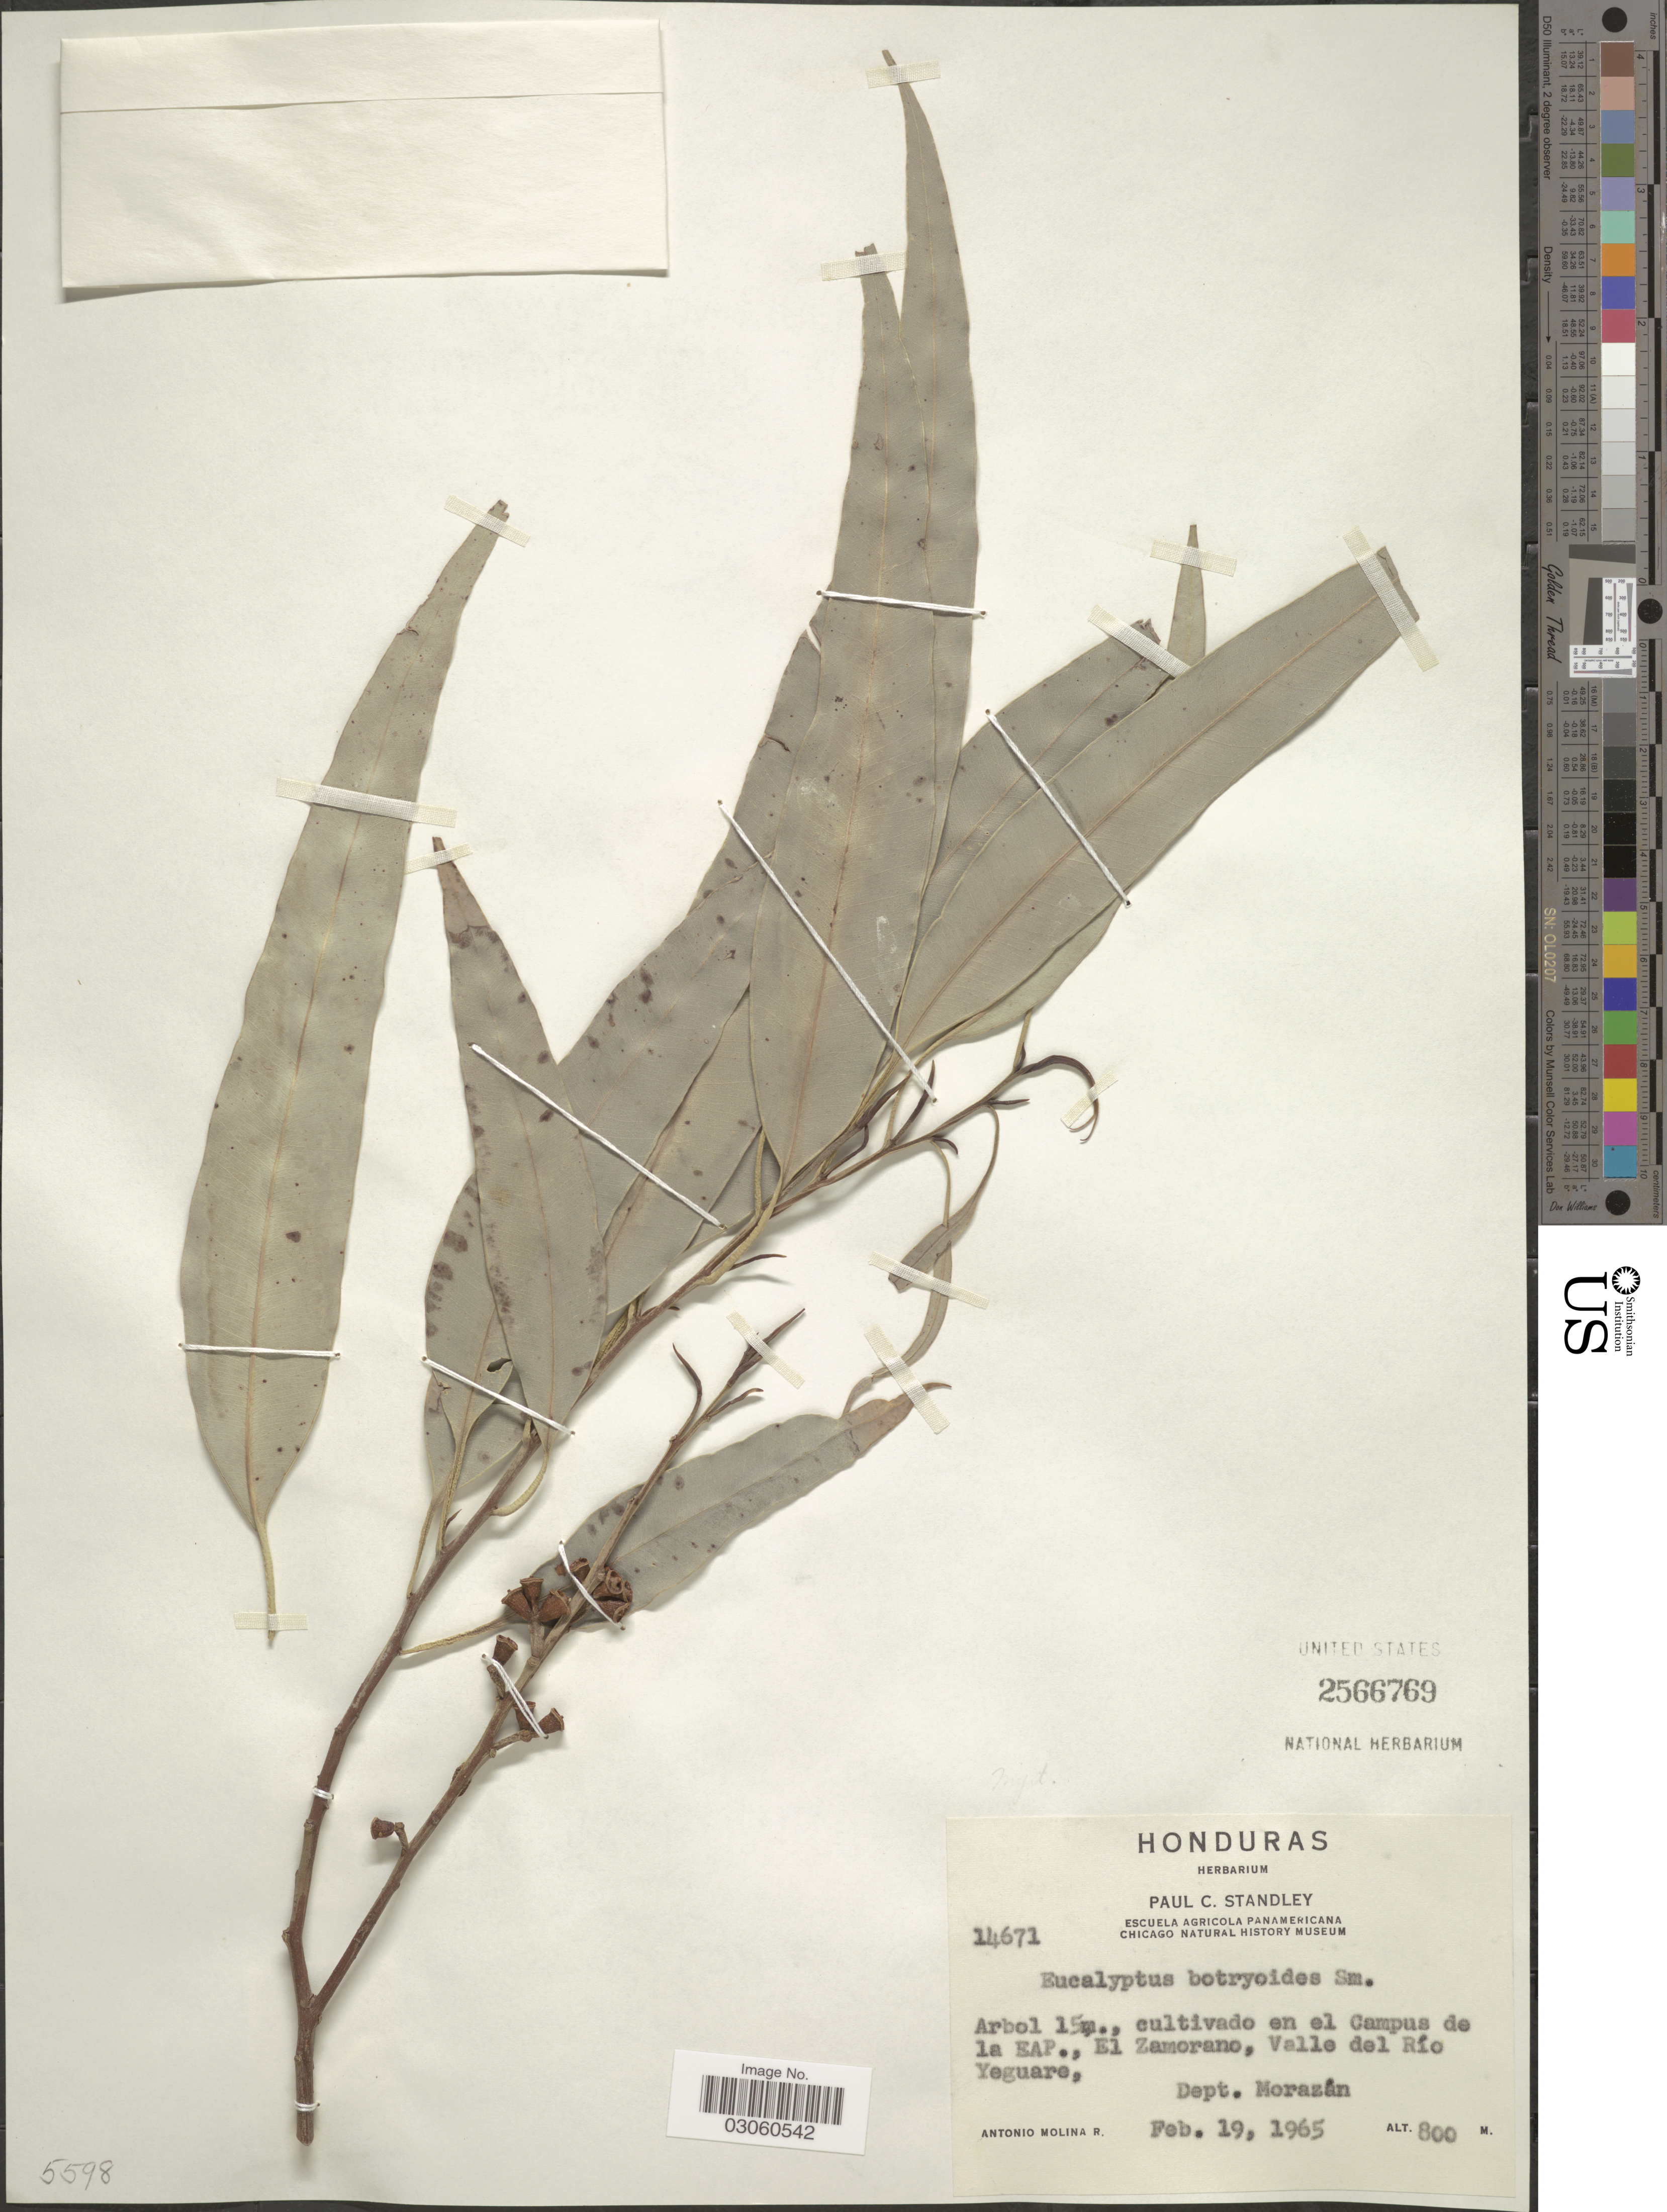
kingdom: Plantae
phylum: Tracheophyta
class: Magnoliopsida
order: Myrtales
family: Myrtaceae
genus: Eucalyptus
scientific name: Eucalyptus botryoides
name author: Sm.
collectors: A. Molina R.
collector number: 14671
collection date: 1965-02-19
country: Honduras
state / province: Fco. Morazán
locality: Cultivado en el Campus de la EAP., El Zamorano, Valle del Río Yeguare, Dept. Morazán.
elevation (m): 800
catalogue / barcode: US 2566769